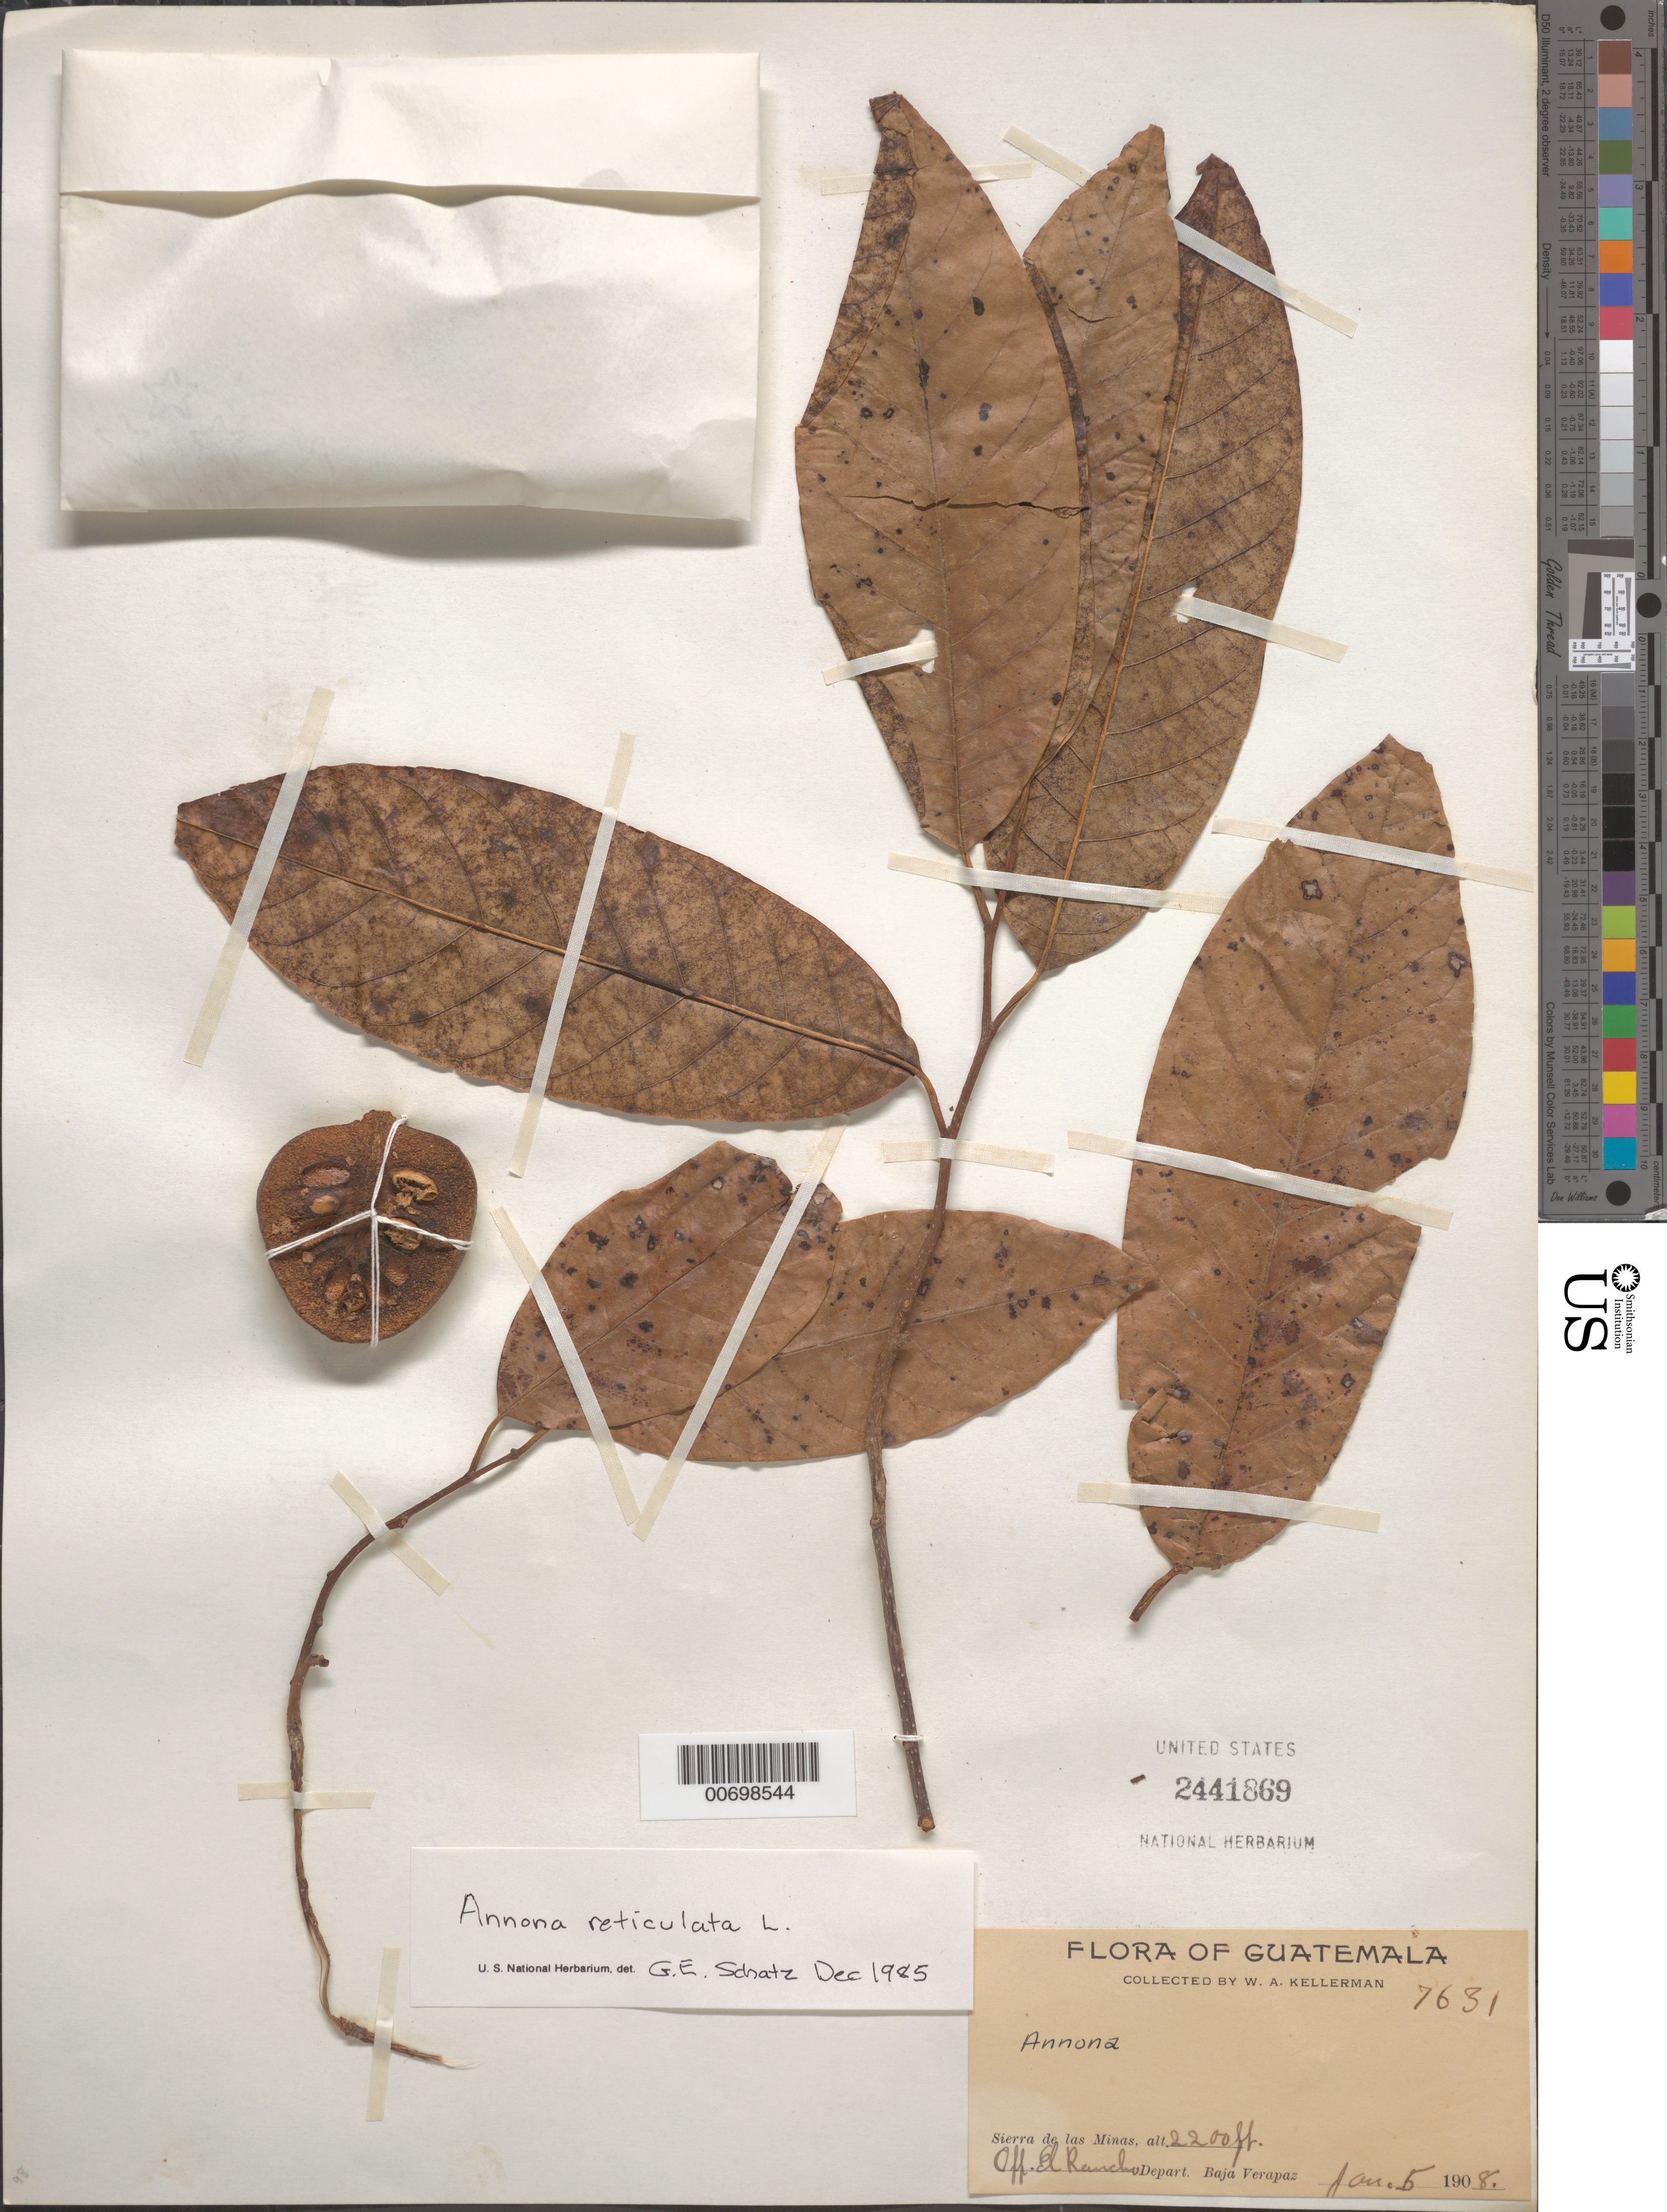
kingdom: Plantae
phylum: Tracheophyta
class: Magnoliopsida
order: Magnoliales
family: Annonaceae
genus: Annona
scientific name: Annona reticulata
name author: L.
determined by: Schatz, George E.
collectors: W. Kellerman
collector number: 7631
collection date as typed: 05 Jan 1908 or 01 May 1908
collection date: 1908-01-05 or 1908-05-01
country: Guatemala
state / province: El Progreso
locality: Sierra de Las Minas, El Rancho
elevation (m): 671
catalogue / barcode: US 2441869